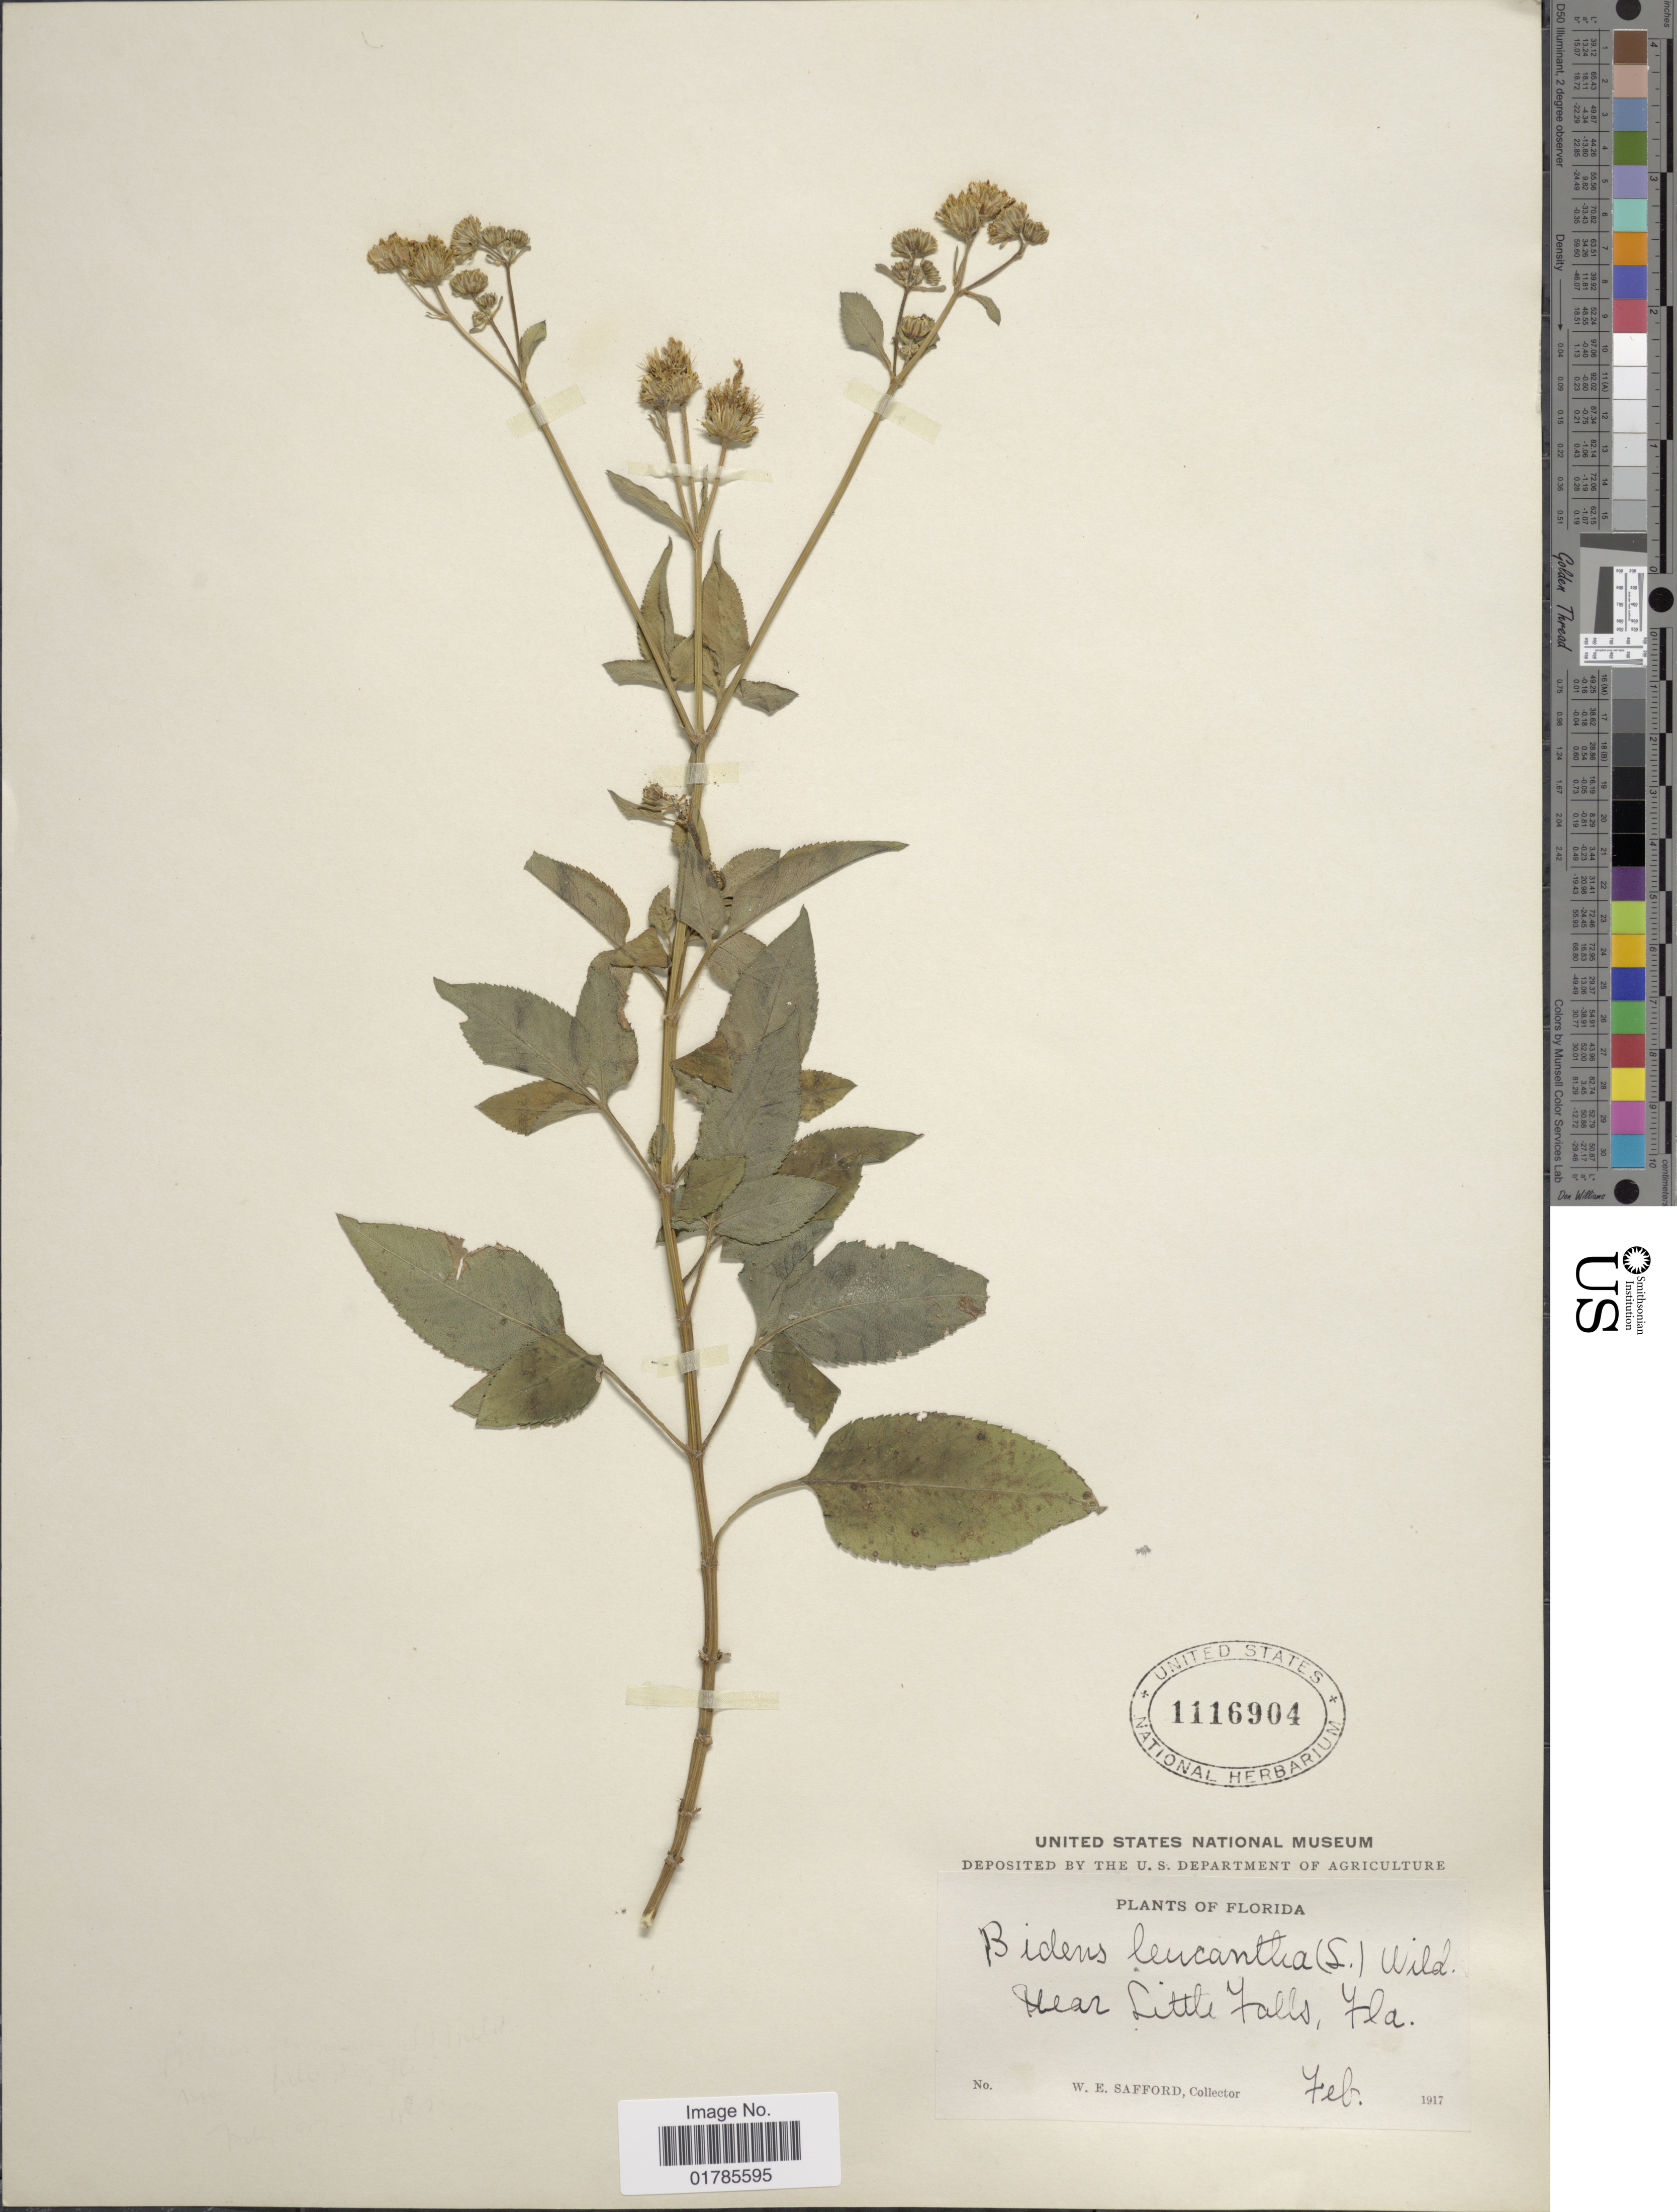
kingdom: Plantae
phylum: Tracheophyta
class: Magnoliopsida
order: Asterales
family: Asteraceae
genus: Bidens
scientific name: Bidens alba var. radiata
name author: (Sch. Bip.) R.E. Ballard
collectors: W. E. Safford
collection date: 1917-02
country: United States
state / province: Florida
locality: Near Little Falls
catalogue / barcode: US 1116904